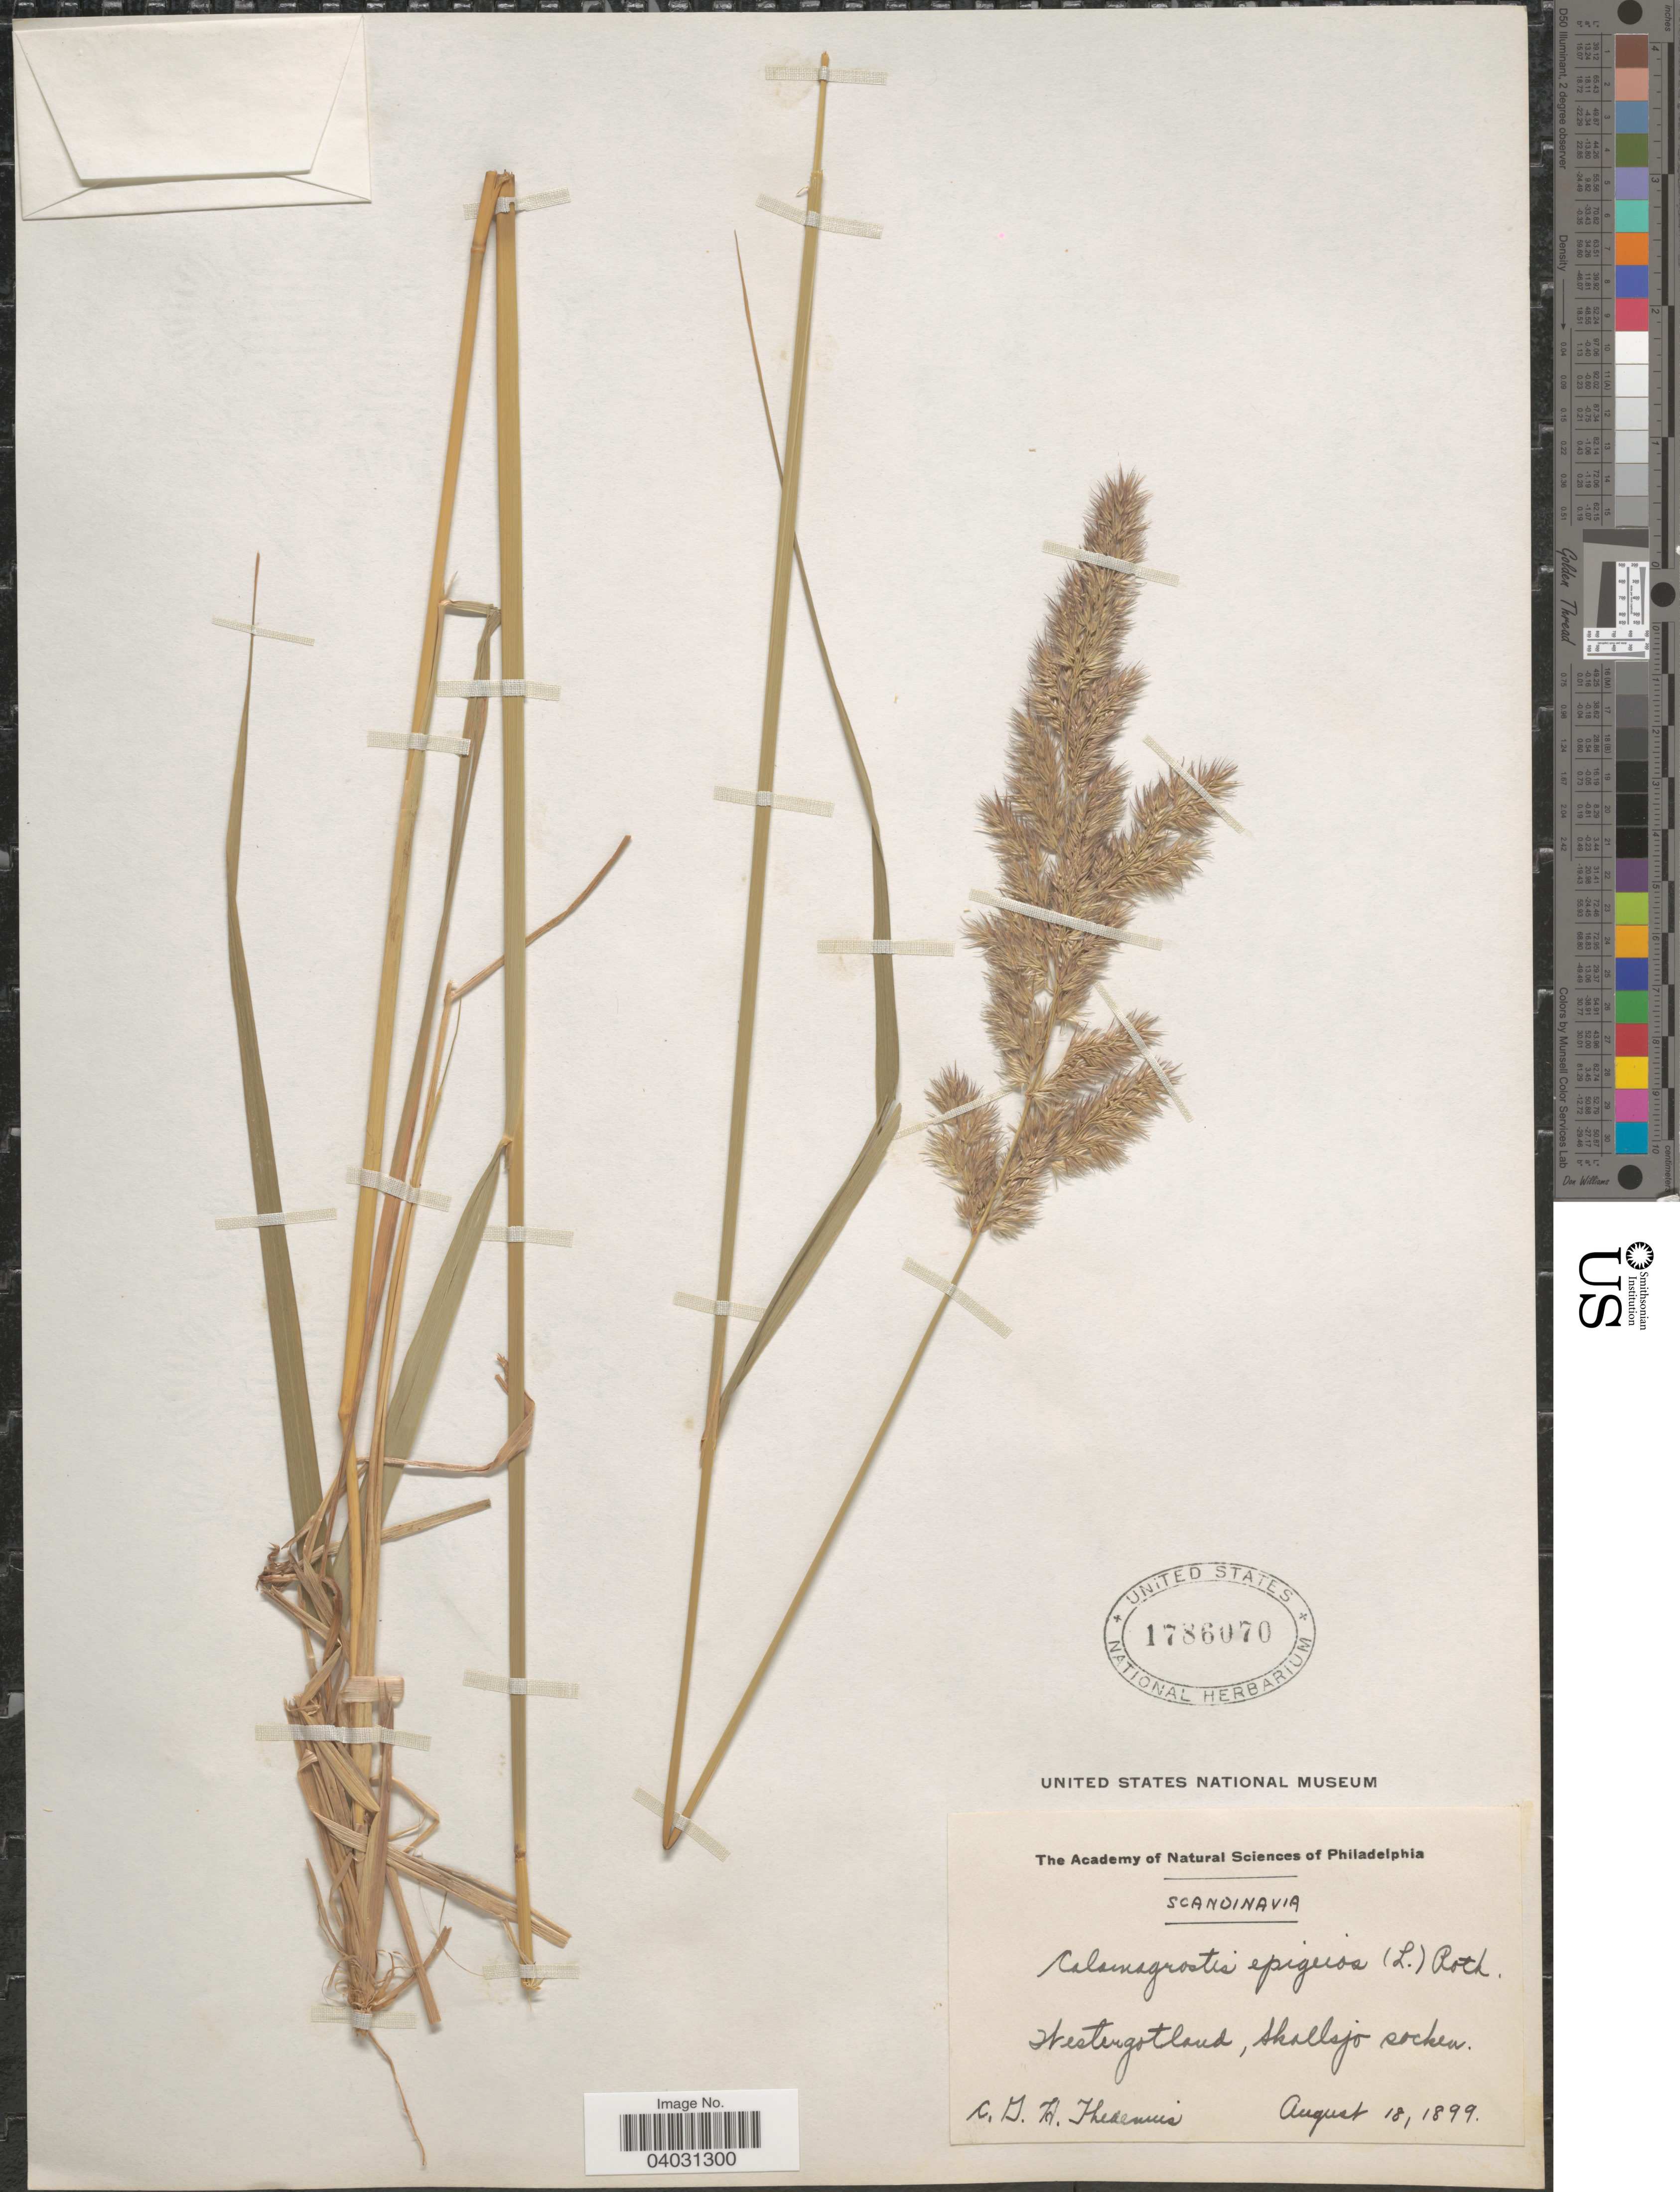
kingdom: Plantae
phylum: Tracheophyta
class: Liliopsida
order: Poales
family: Poaceae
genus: Calamagrostis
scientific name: Calamagrostis epigeios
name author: (L.) Roth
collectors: C. Thedenuis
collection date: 1899-08-18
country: Sweden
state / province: Västra Götaland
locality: Scandinavia. Westergotland, Skallsjo socken.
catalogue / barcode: US 1786070